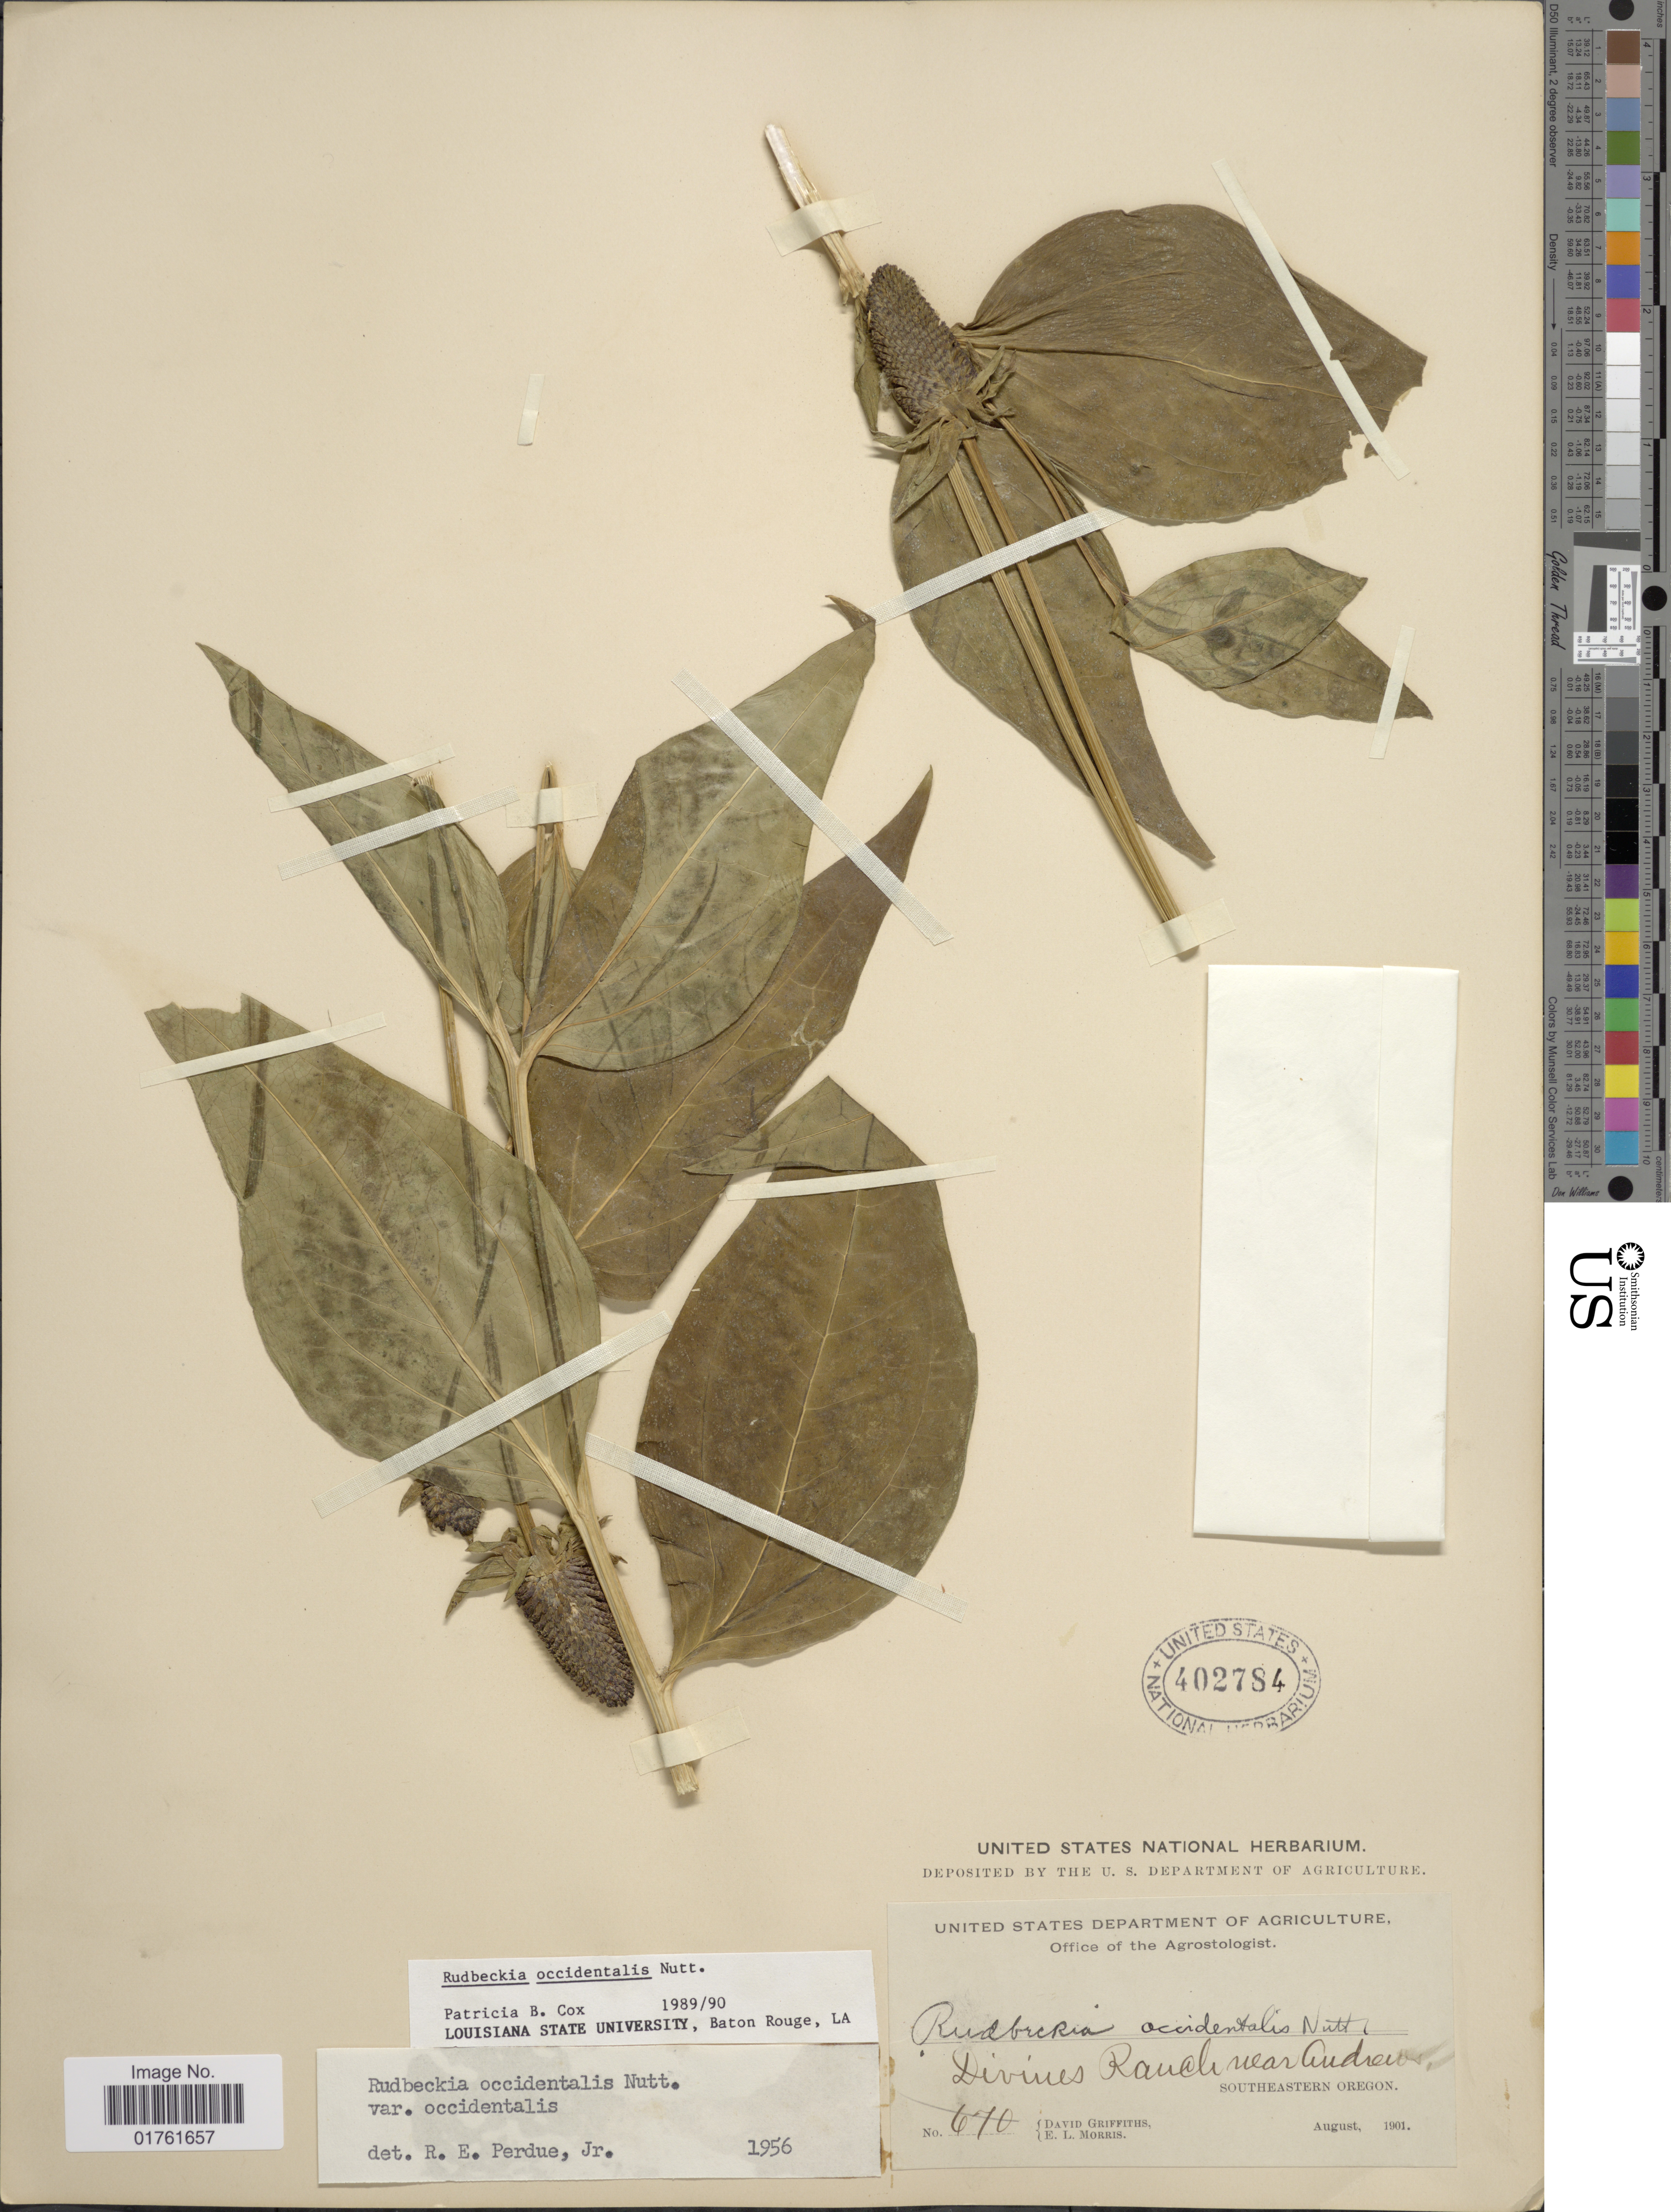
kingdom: Plantae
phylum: Tracheophyta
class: Magnoliopsida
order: Asterales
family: Asteraceae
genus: Rudbeckia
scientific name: Rudbeckia occidentalis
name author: Nutt.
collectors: D. Griffiths & E. Morris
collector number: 670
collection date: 1901-08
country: United States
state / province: Oregon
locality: Divines Ranch near Andrews, Southeastern Oregon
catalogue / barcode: US 402784